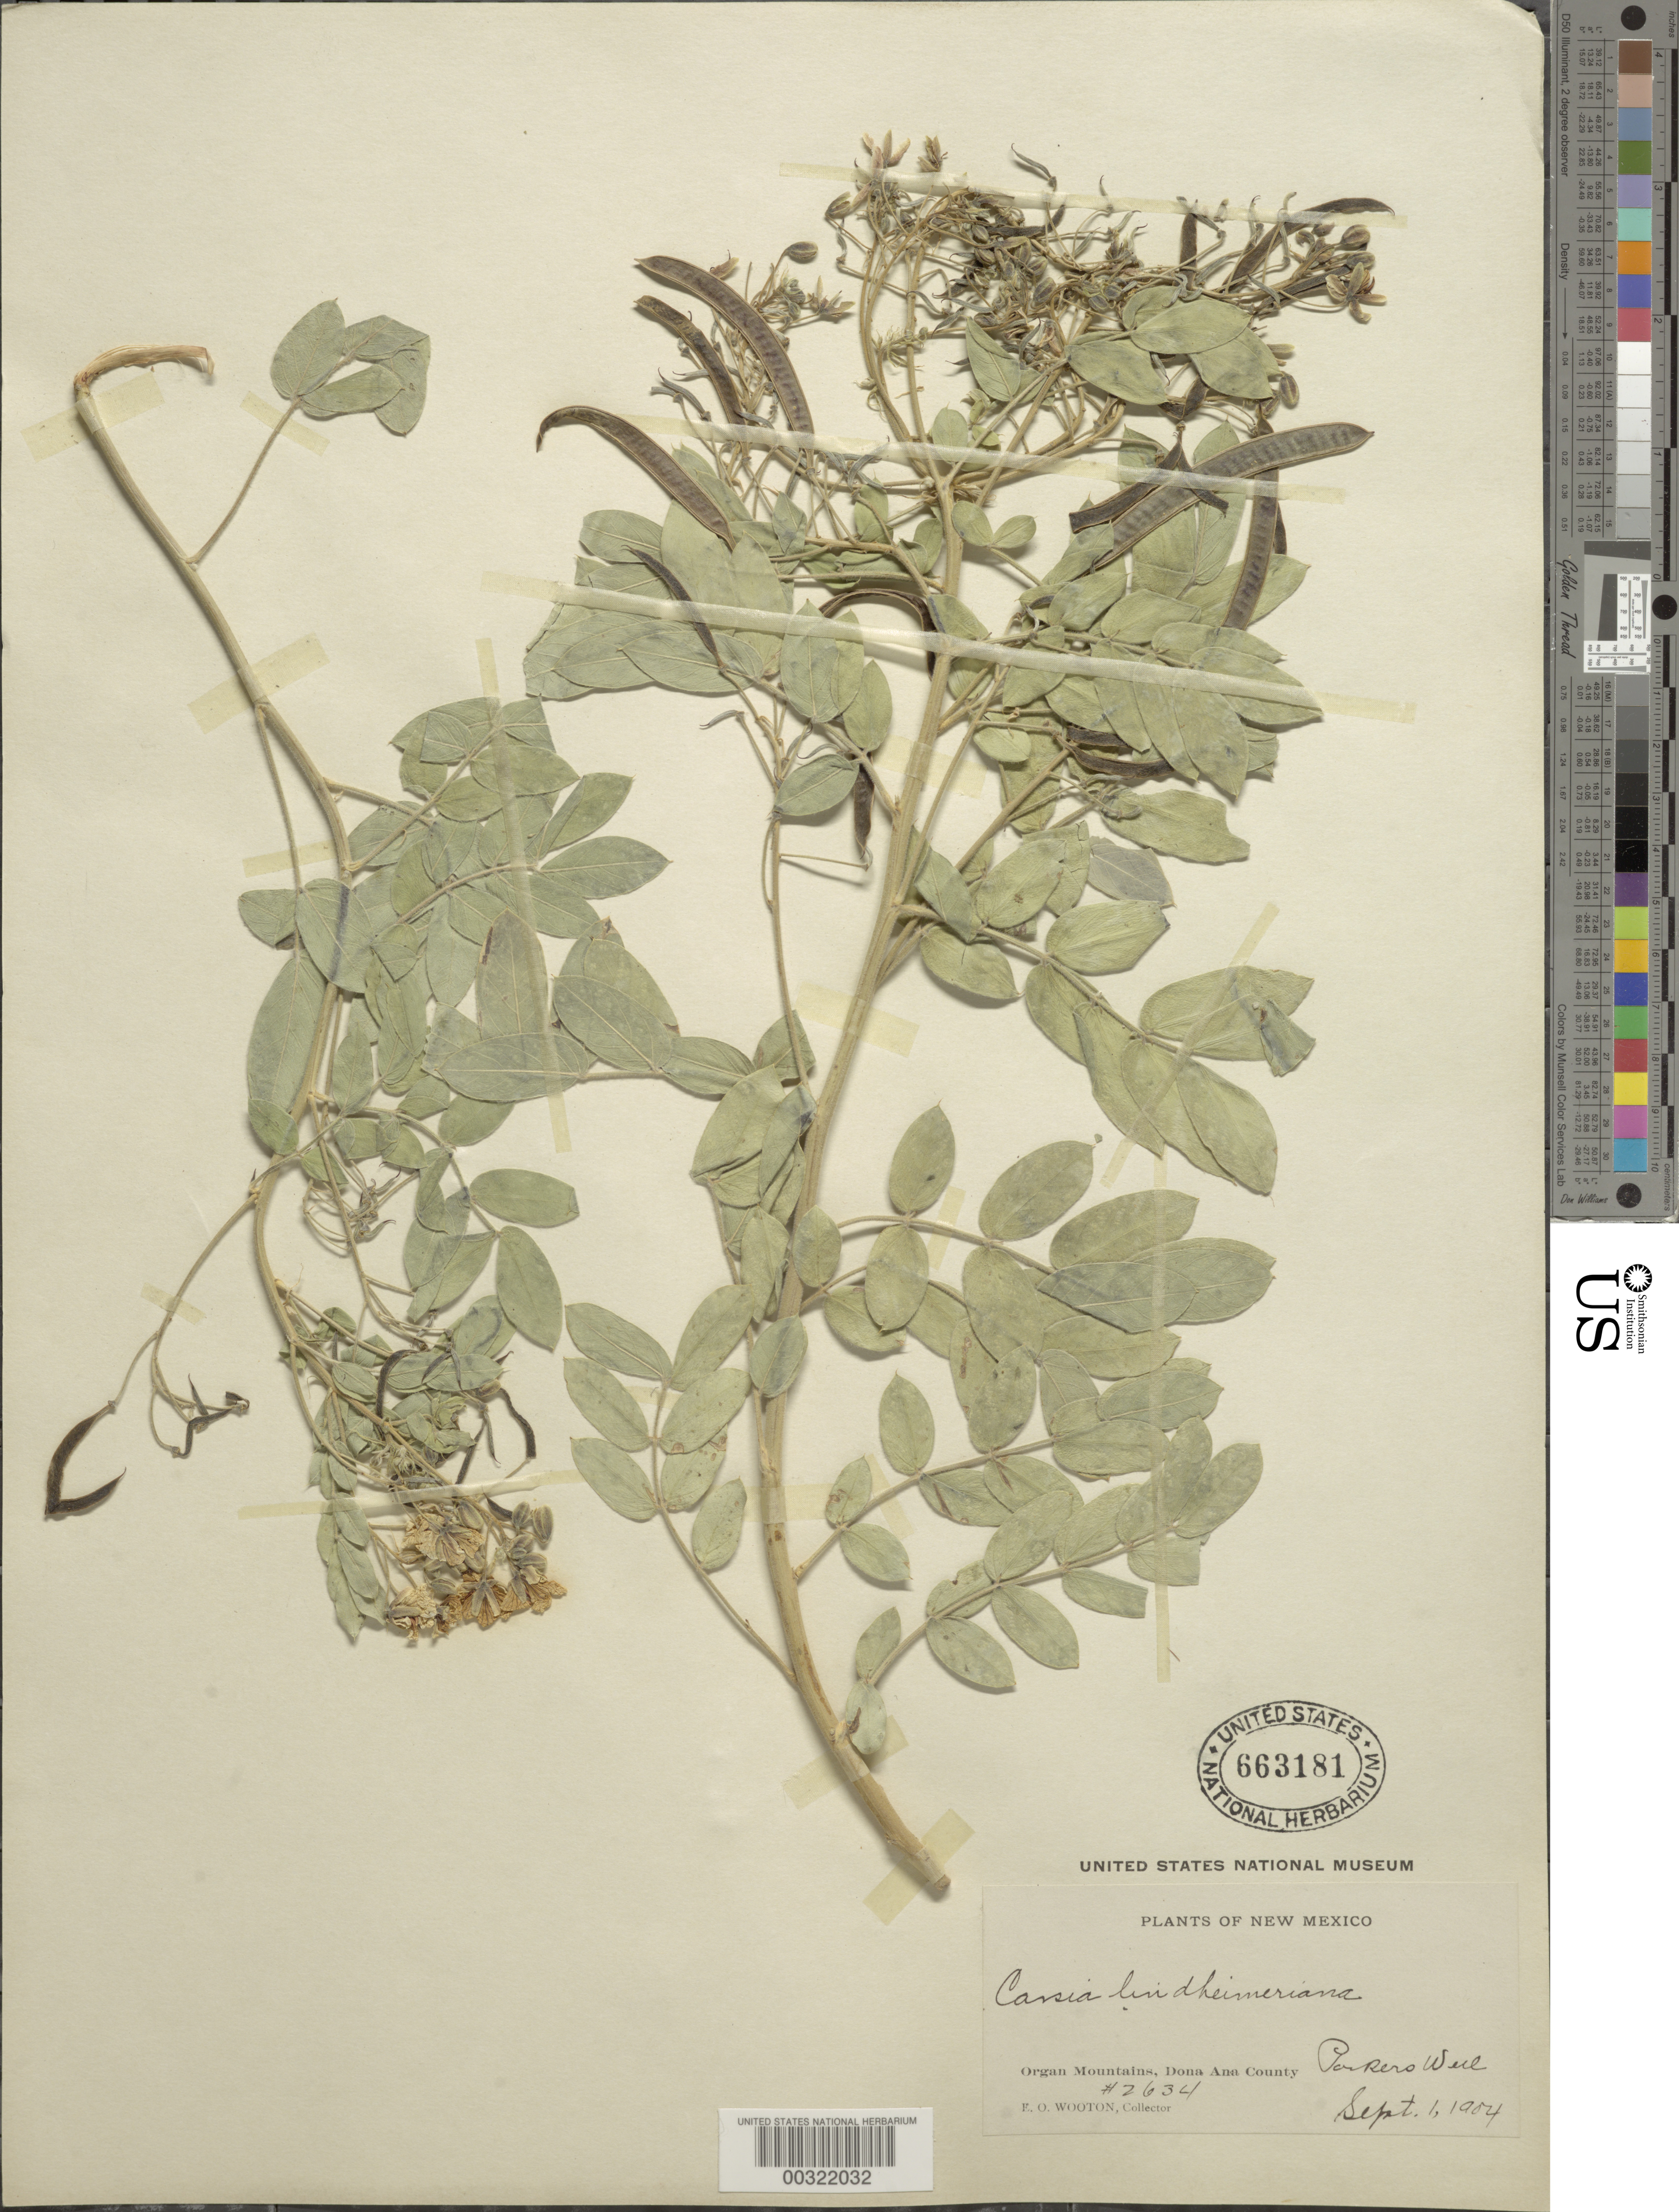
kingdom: Plantae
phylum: Tracheophyta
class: Magnoliopsida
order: Fabales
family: Fabaceae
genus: Senna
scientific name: Senna lindheimeriana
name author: (Scheele) H.S. Irwin & Barneby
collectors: E. O. Wooton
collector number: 2634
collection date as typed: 01 Sep 1904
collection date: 1904-09-01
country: United States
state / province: New Mexico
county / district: Dona Ana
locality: Parker's well, organ mountains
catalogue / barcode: US 663181